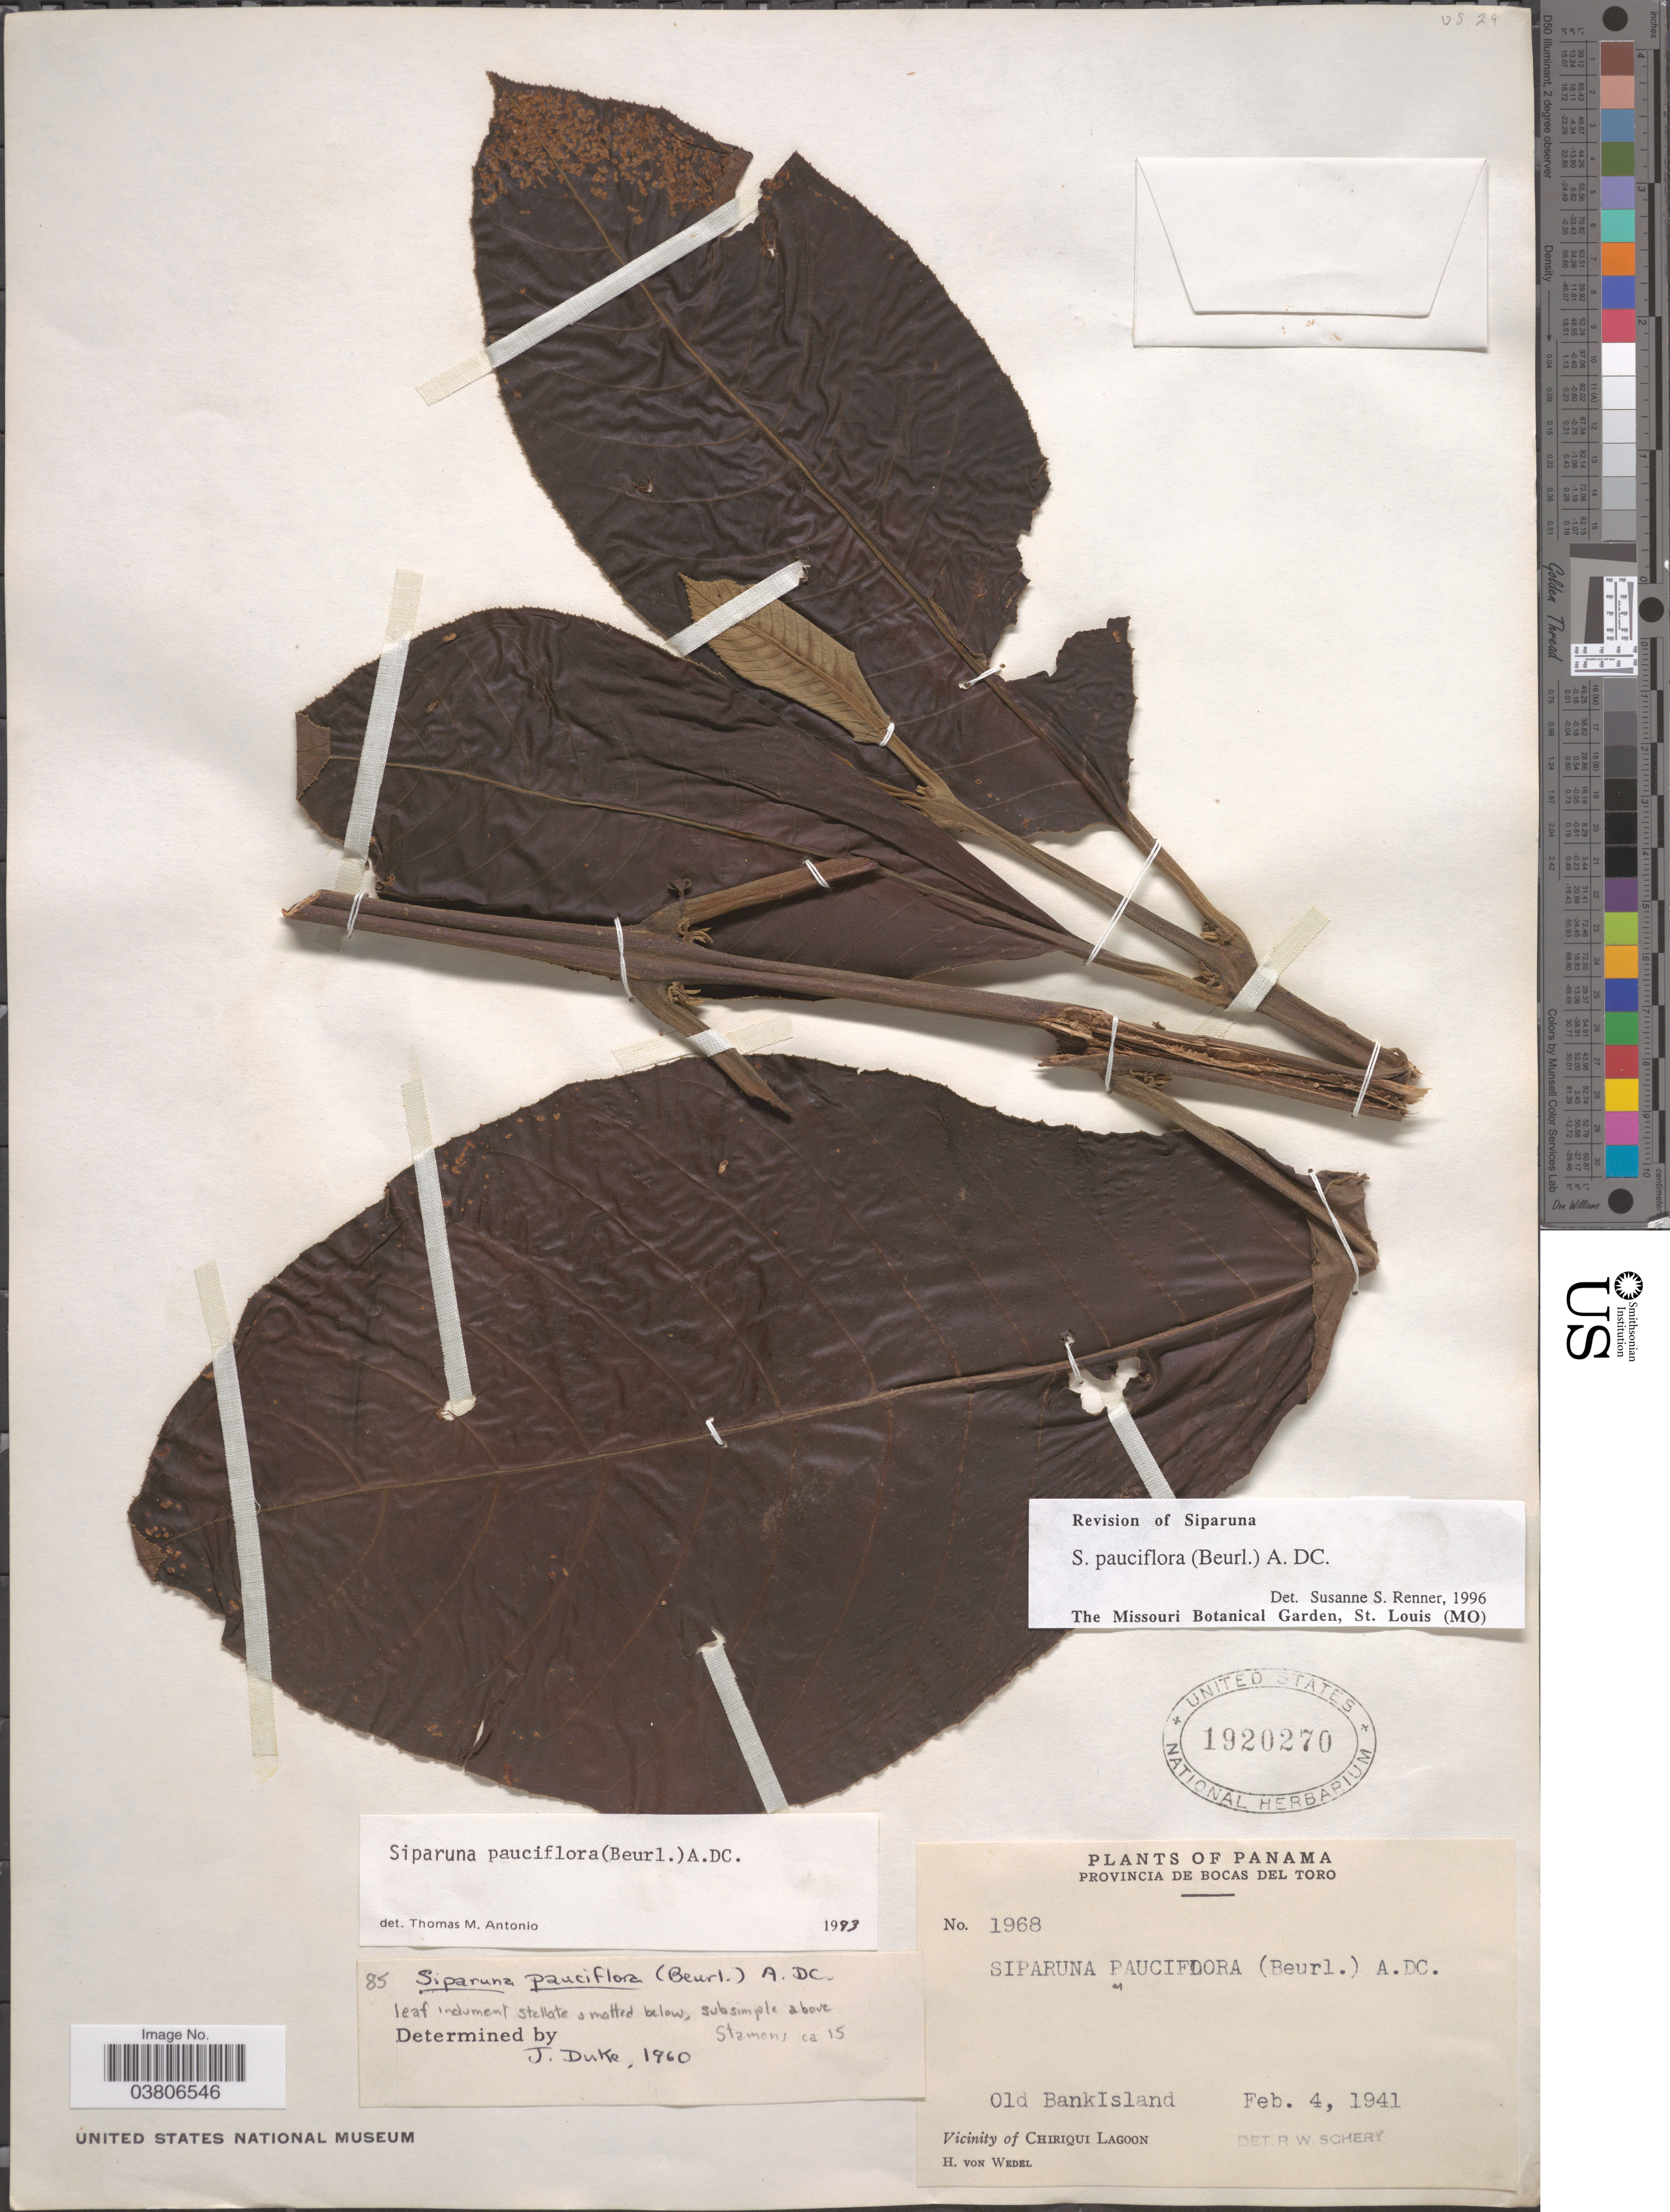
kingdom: Plantae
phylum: Tracheophyta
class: Magnoliopsida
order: Laurales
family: Siparunaceae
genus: Siparuna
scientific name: Siparuna pauciflora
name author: (Beurling) A. DC.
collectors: H. von Wedel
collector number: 1968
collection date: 1941-02-04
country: Panama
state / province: Bocas del Toro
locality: Old Bank Island.Vicinity of Chiriqui Lagoon.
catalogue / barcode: US 1920270